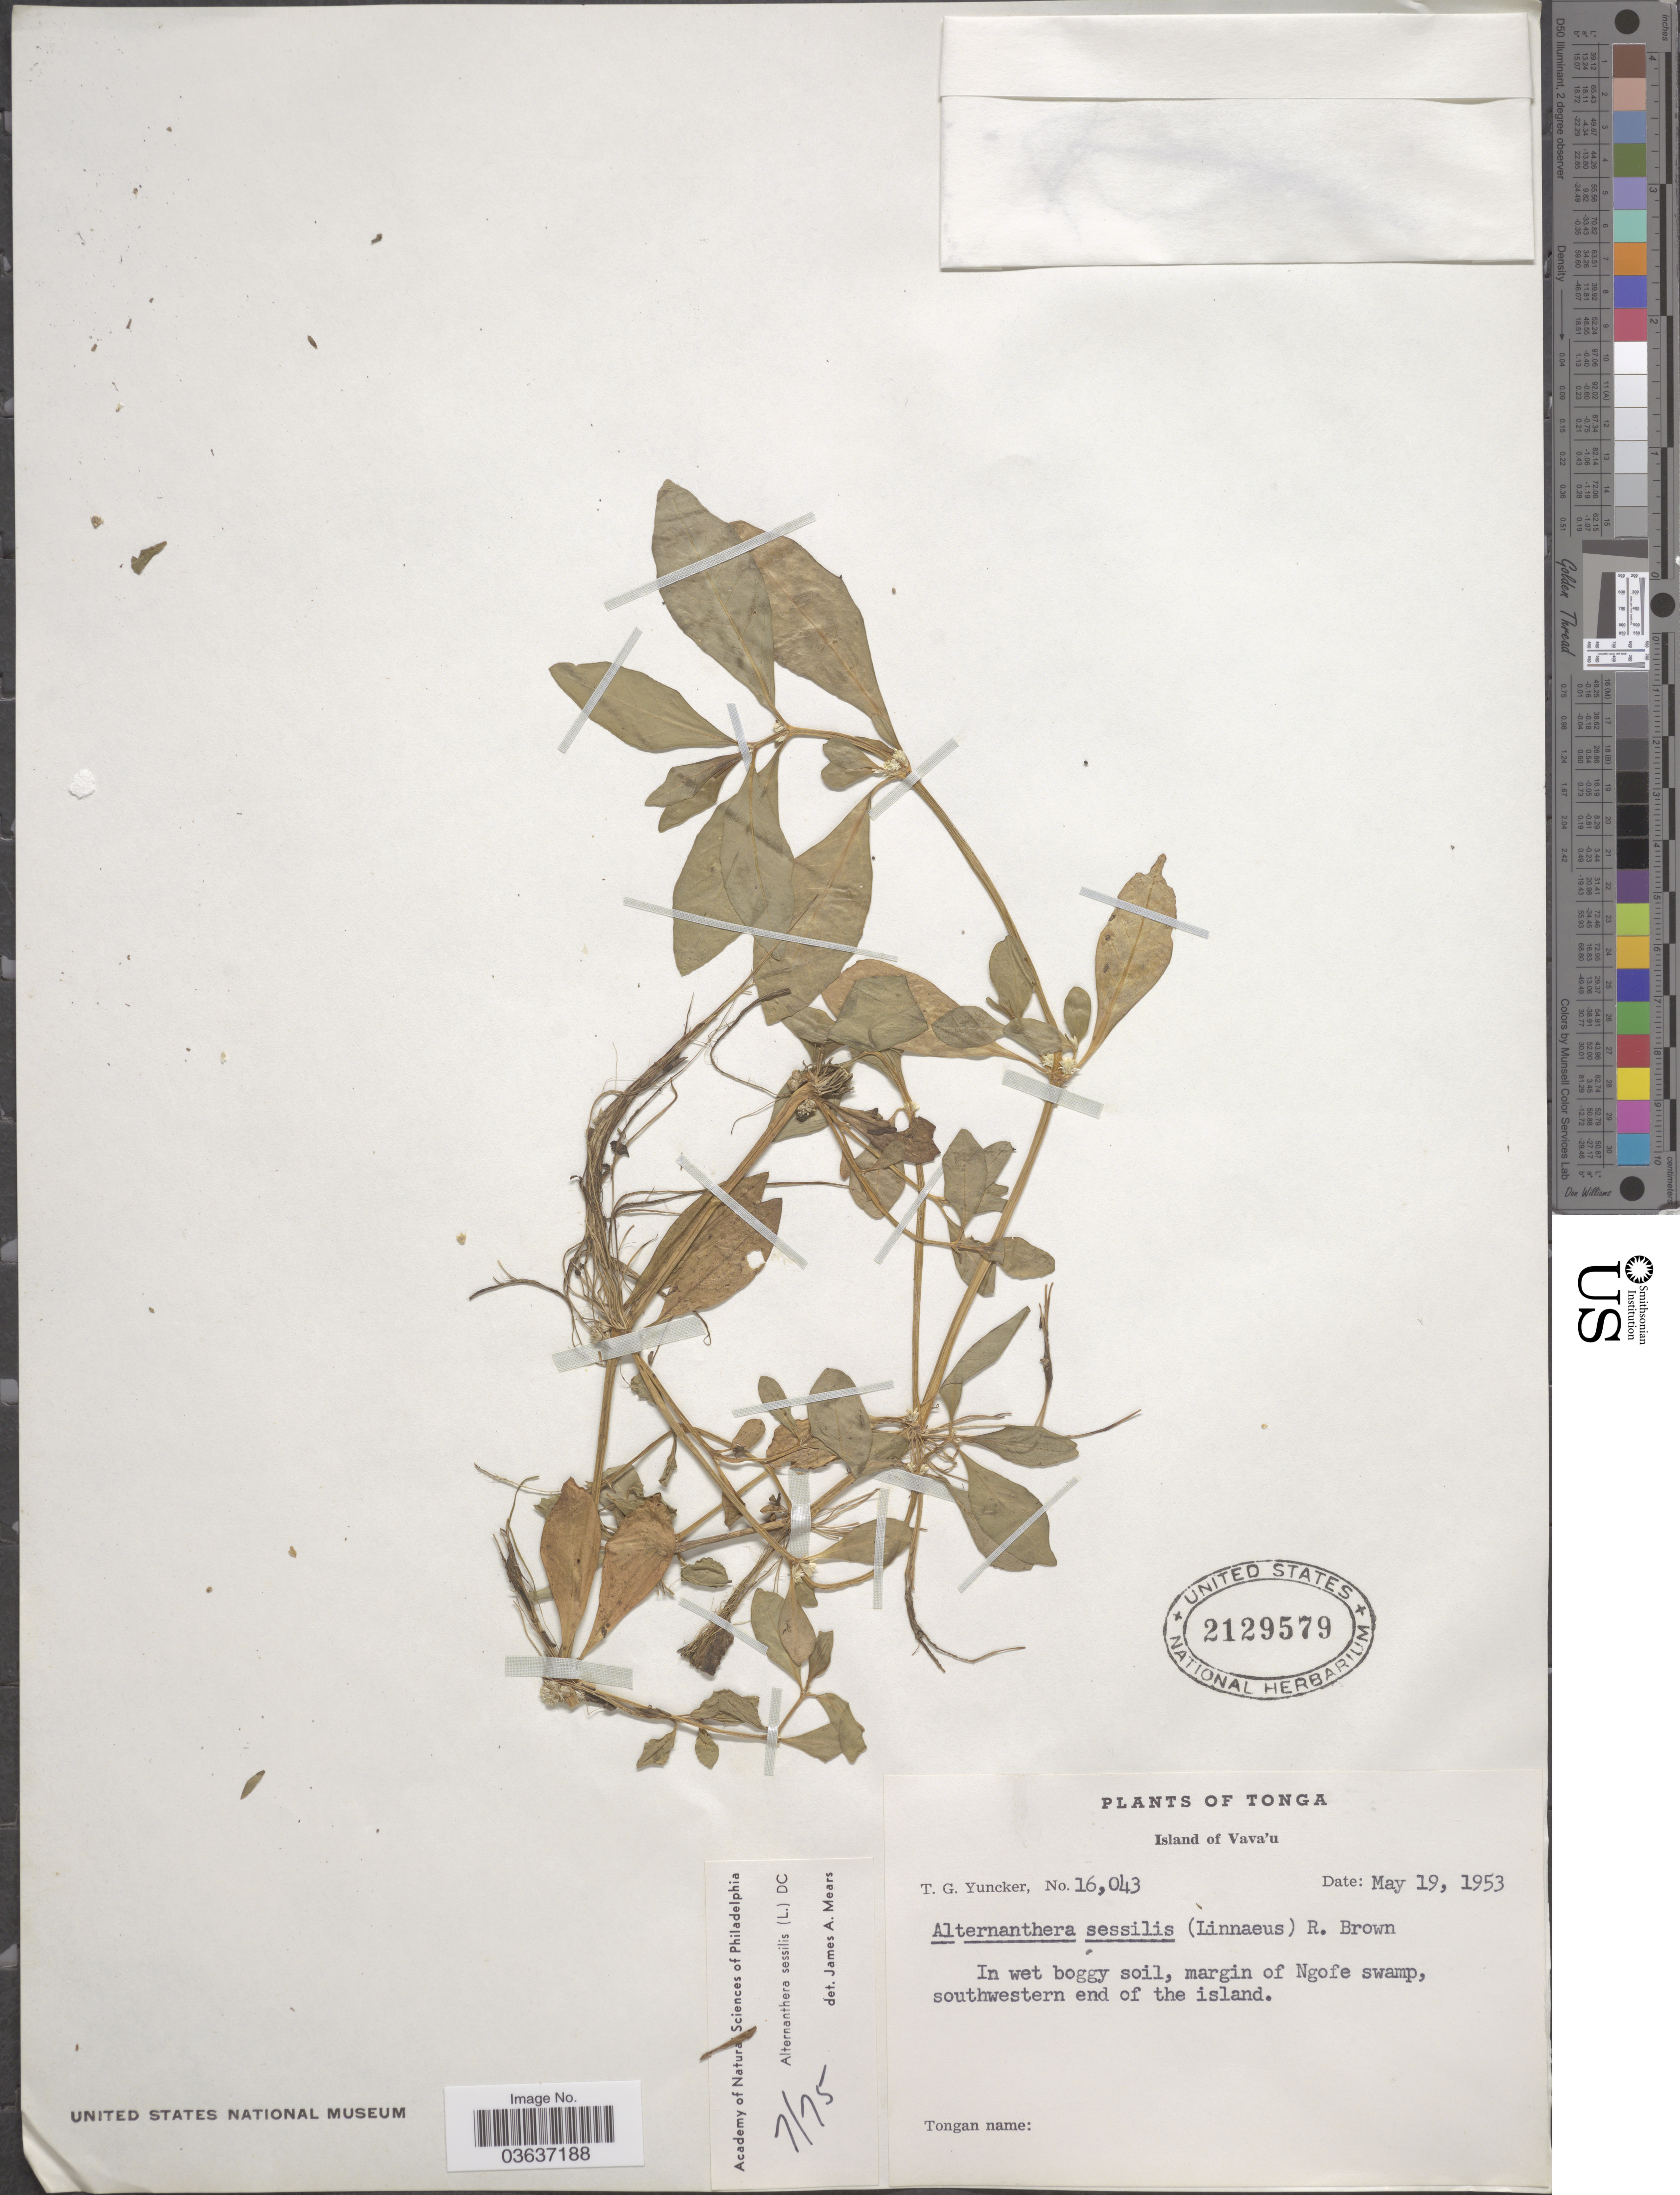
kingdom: Plantae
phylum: Tracheophyta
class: Magnoliopsida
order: Caryophyllales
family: Amaranthaceae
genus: Alternanthera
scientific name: Alternanthera sessilis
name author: (L.) DC.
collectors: T. G. Yuncker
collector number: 16043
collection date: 1953-05-19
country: Tonga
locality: Tonga. Island of Vava'u. Margin of Ngofe swamp, southwestern end of the island.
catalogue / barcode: US 2129579